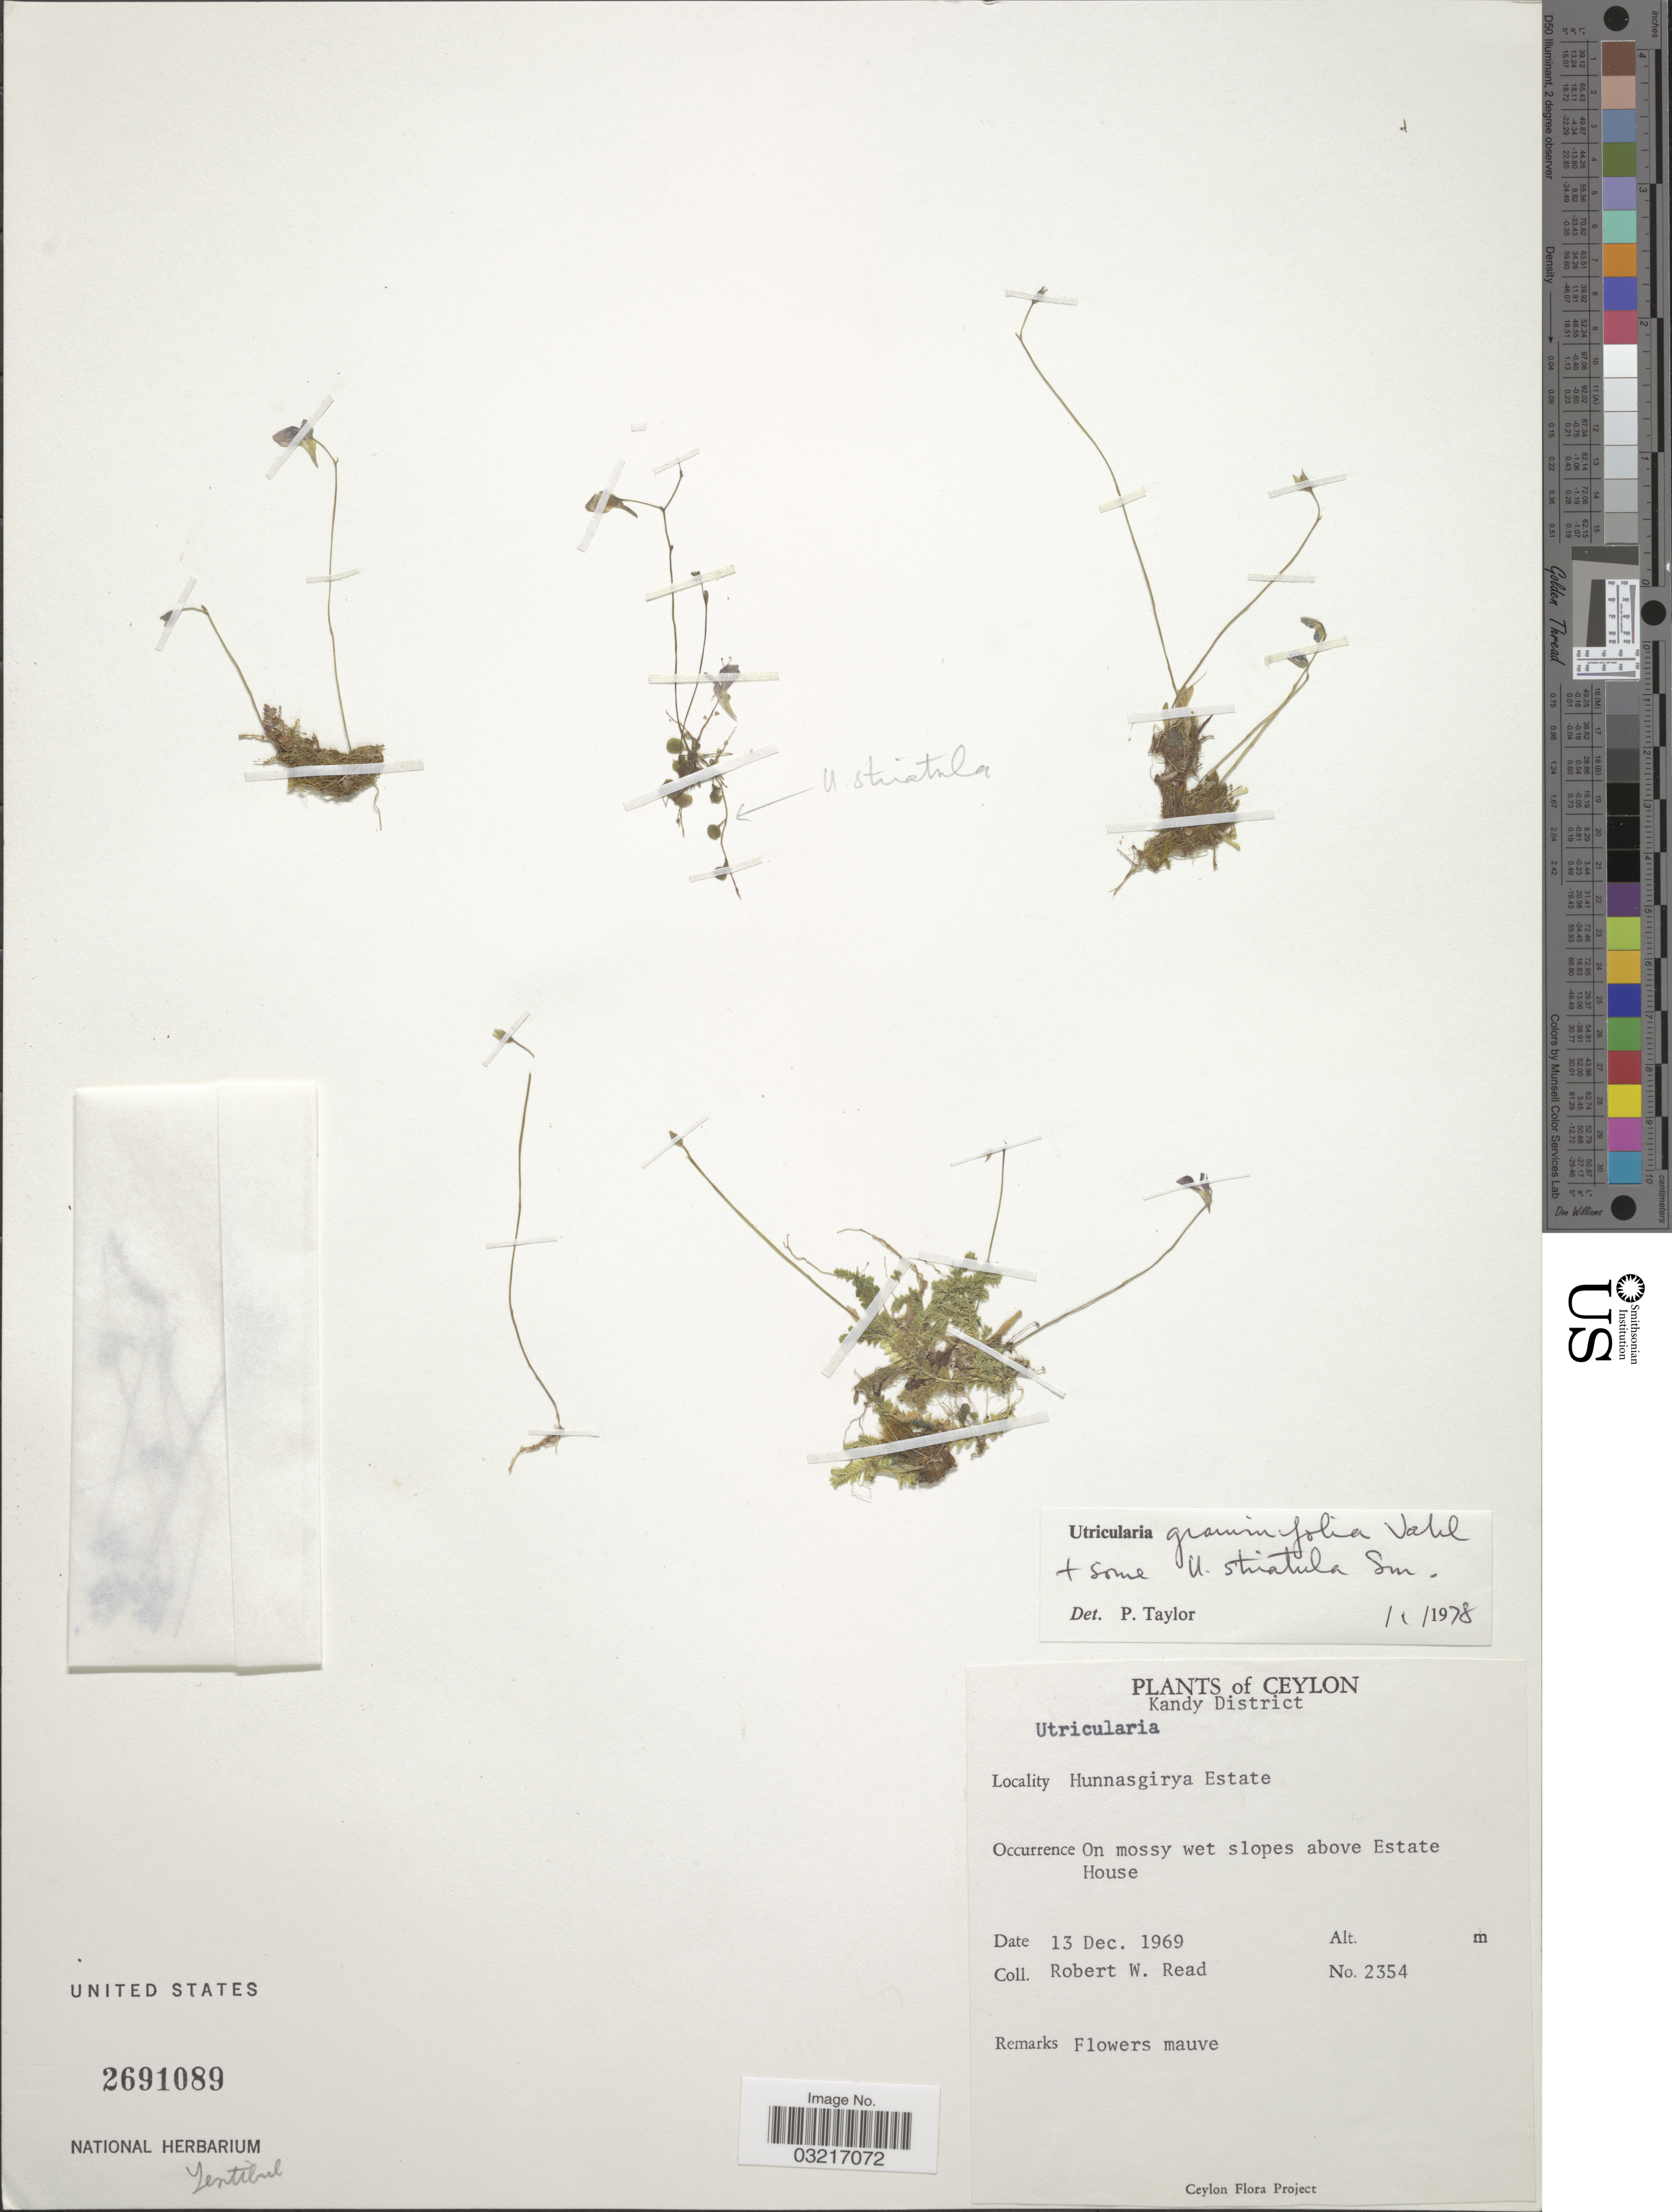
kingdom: Plantae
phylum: Tracheophyta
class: Magnoliopsida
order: Lamiales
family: Lentibulariaceae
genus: Utricularia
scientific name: Utricularia graminifolia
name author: Vahl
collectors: R. W. Read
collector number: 2354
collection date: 1969-12-13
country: Sri Lanka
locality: Ceylon, Kandy District, Hunnasgirya Estate, On mossy wet slopes above Estate House.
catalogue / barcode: US 2691089